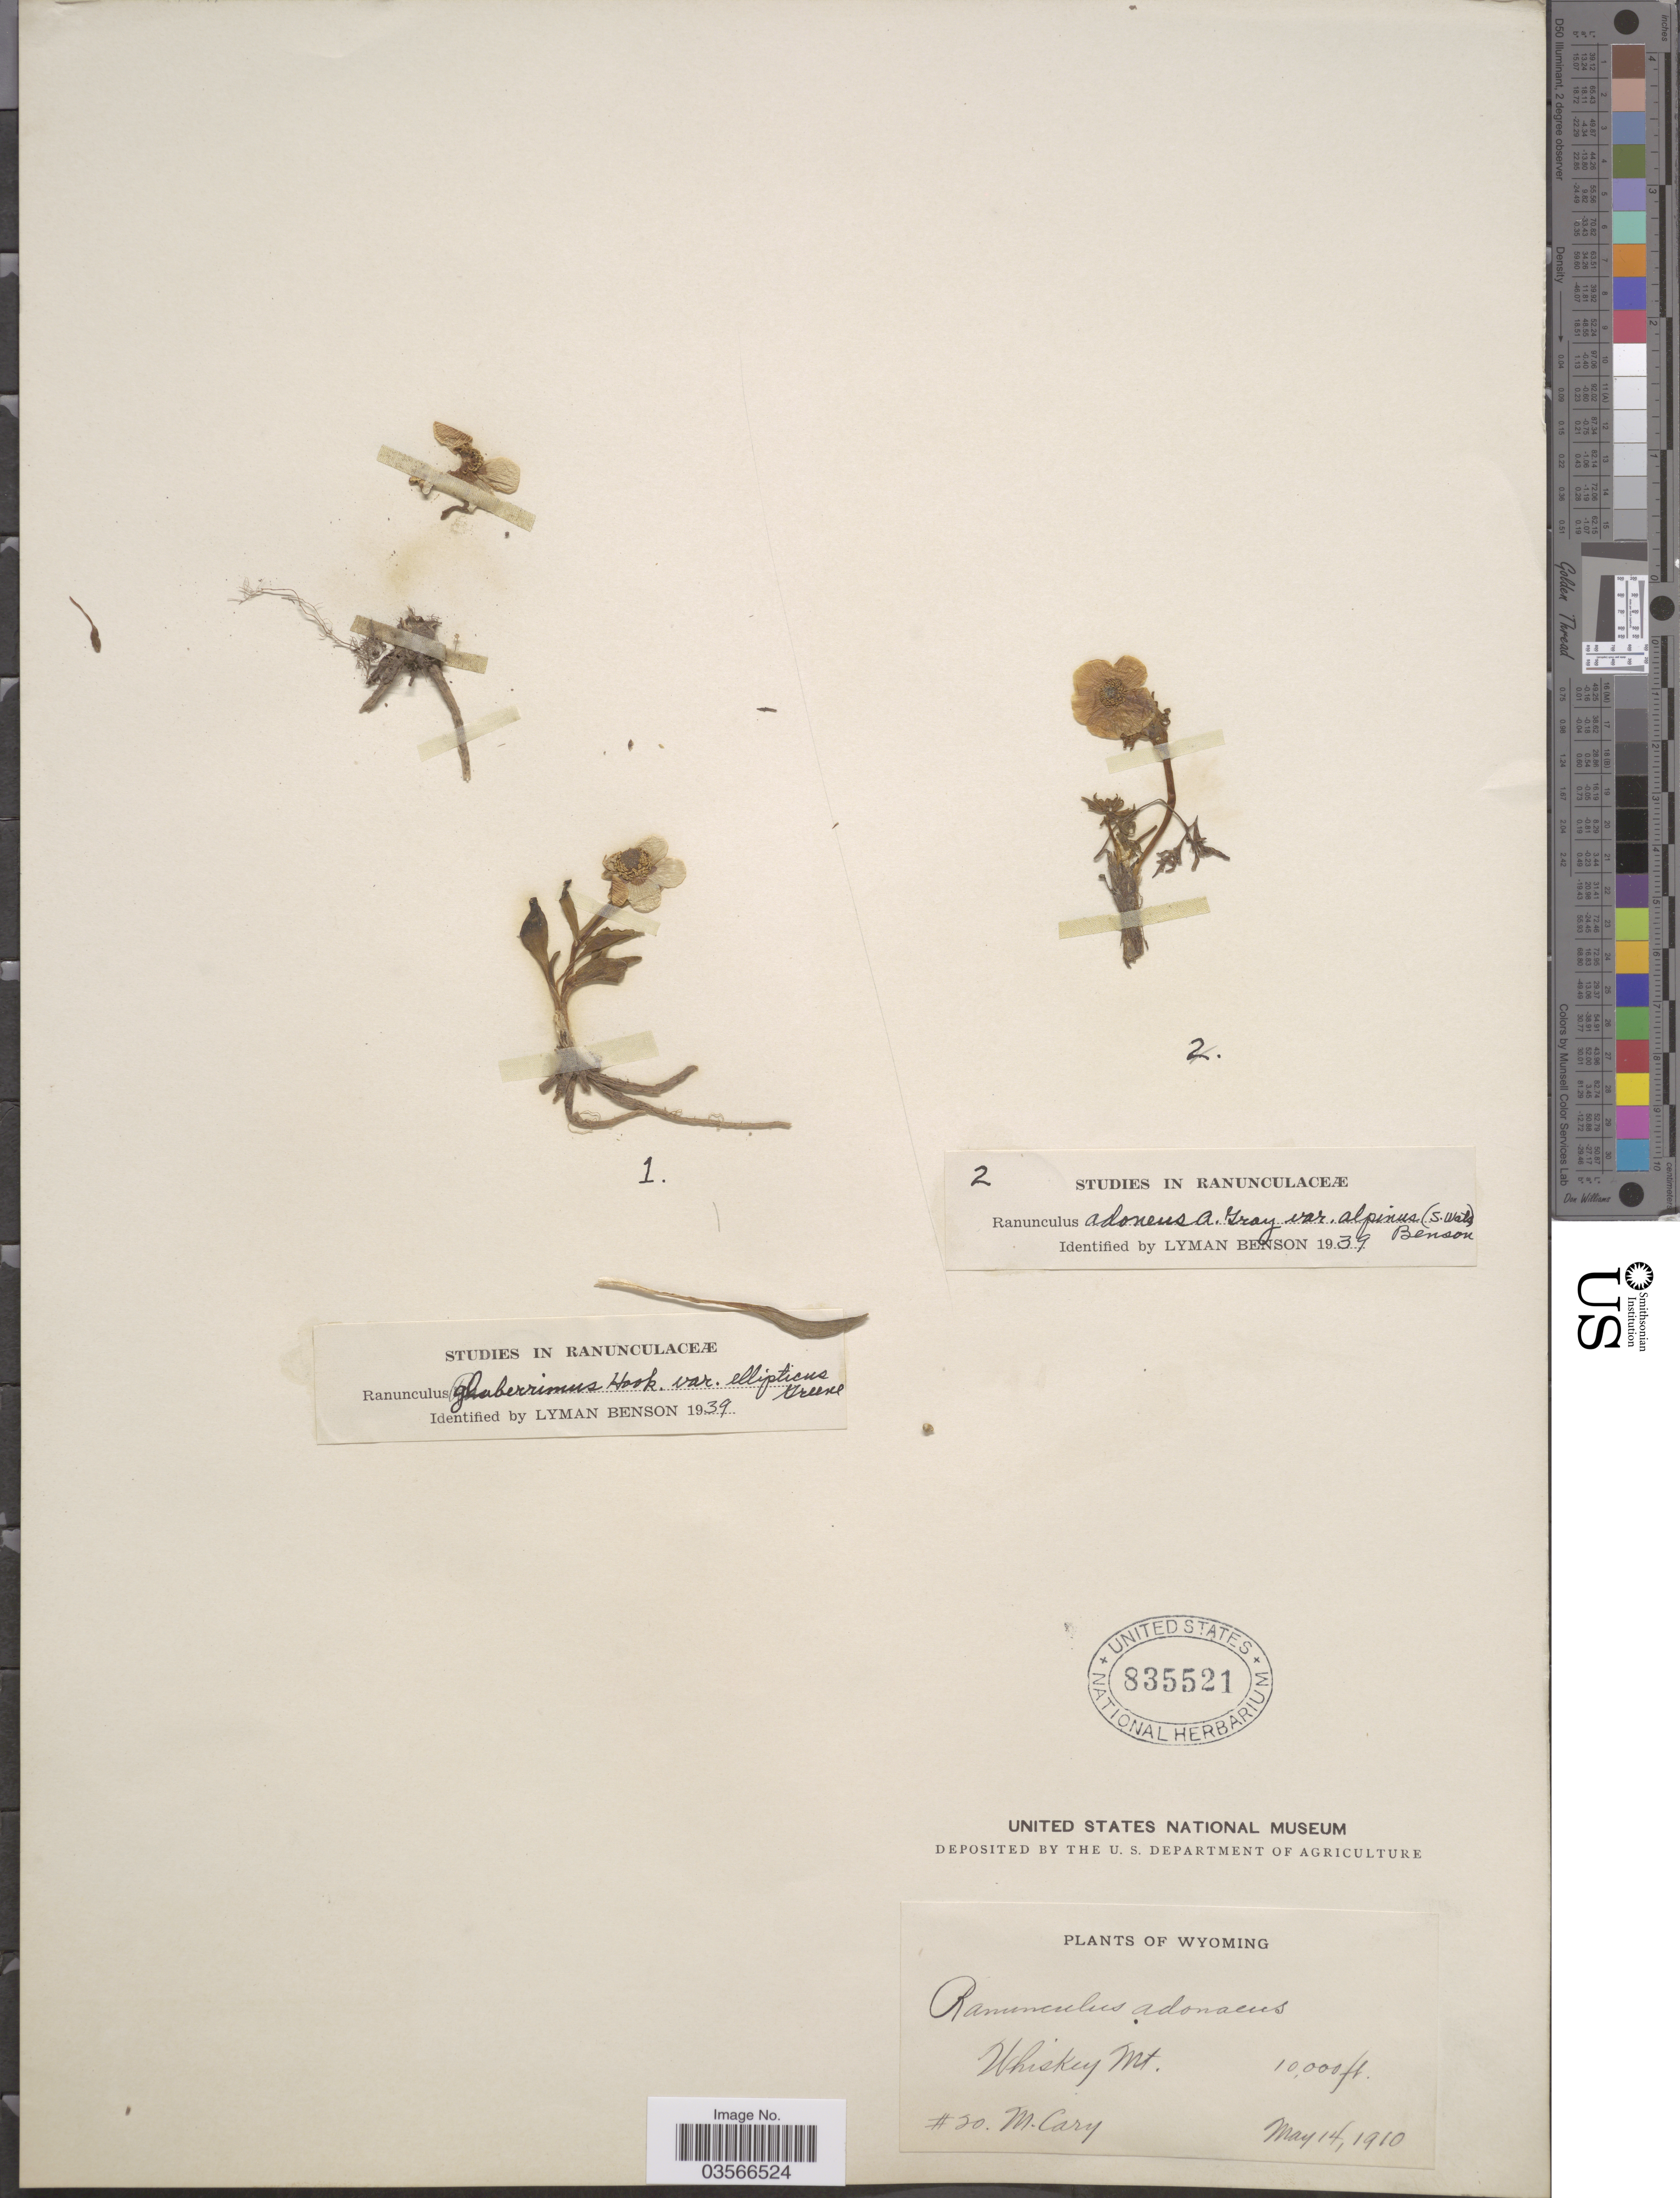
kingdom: Plantae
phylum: Tracheophyta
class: Magnoliopsida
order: Ranunculales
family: Ranunculaceae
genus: Ranunculus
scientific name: Ranunculus glaberrimus var. ellipticus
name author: (Greene) Greene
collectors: M. Cary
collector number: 20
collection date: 1910-05-14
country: United States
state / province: Wyoming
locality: Whiskey Mt.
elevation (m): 3048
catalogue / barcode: US 835521